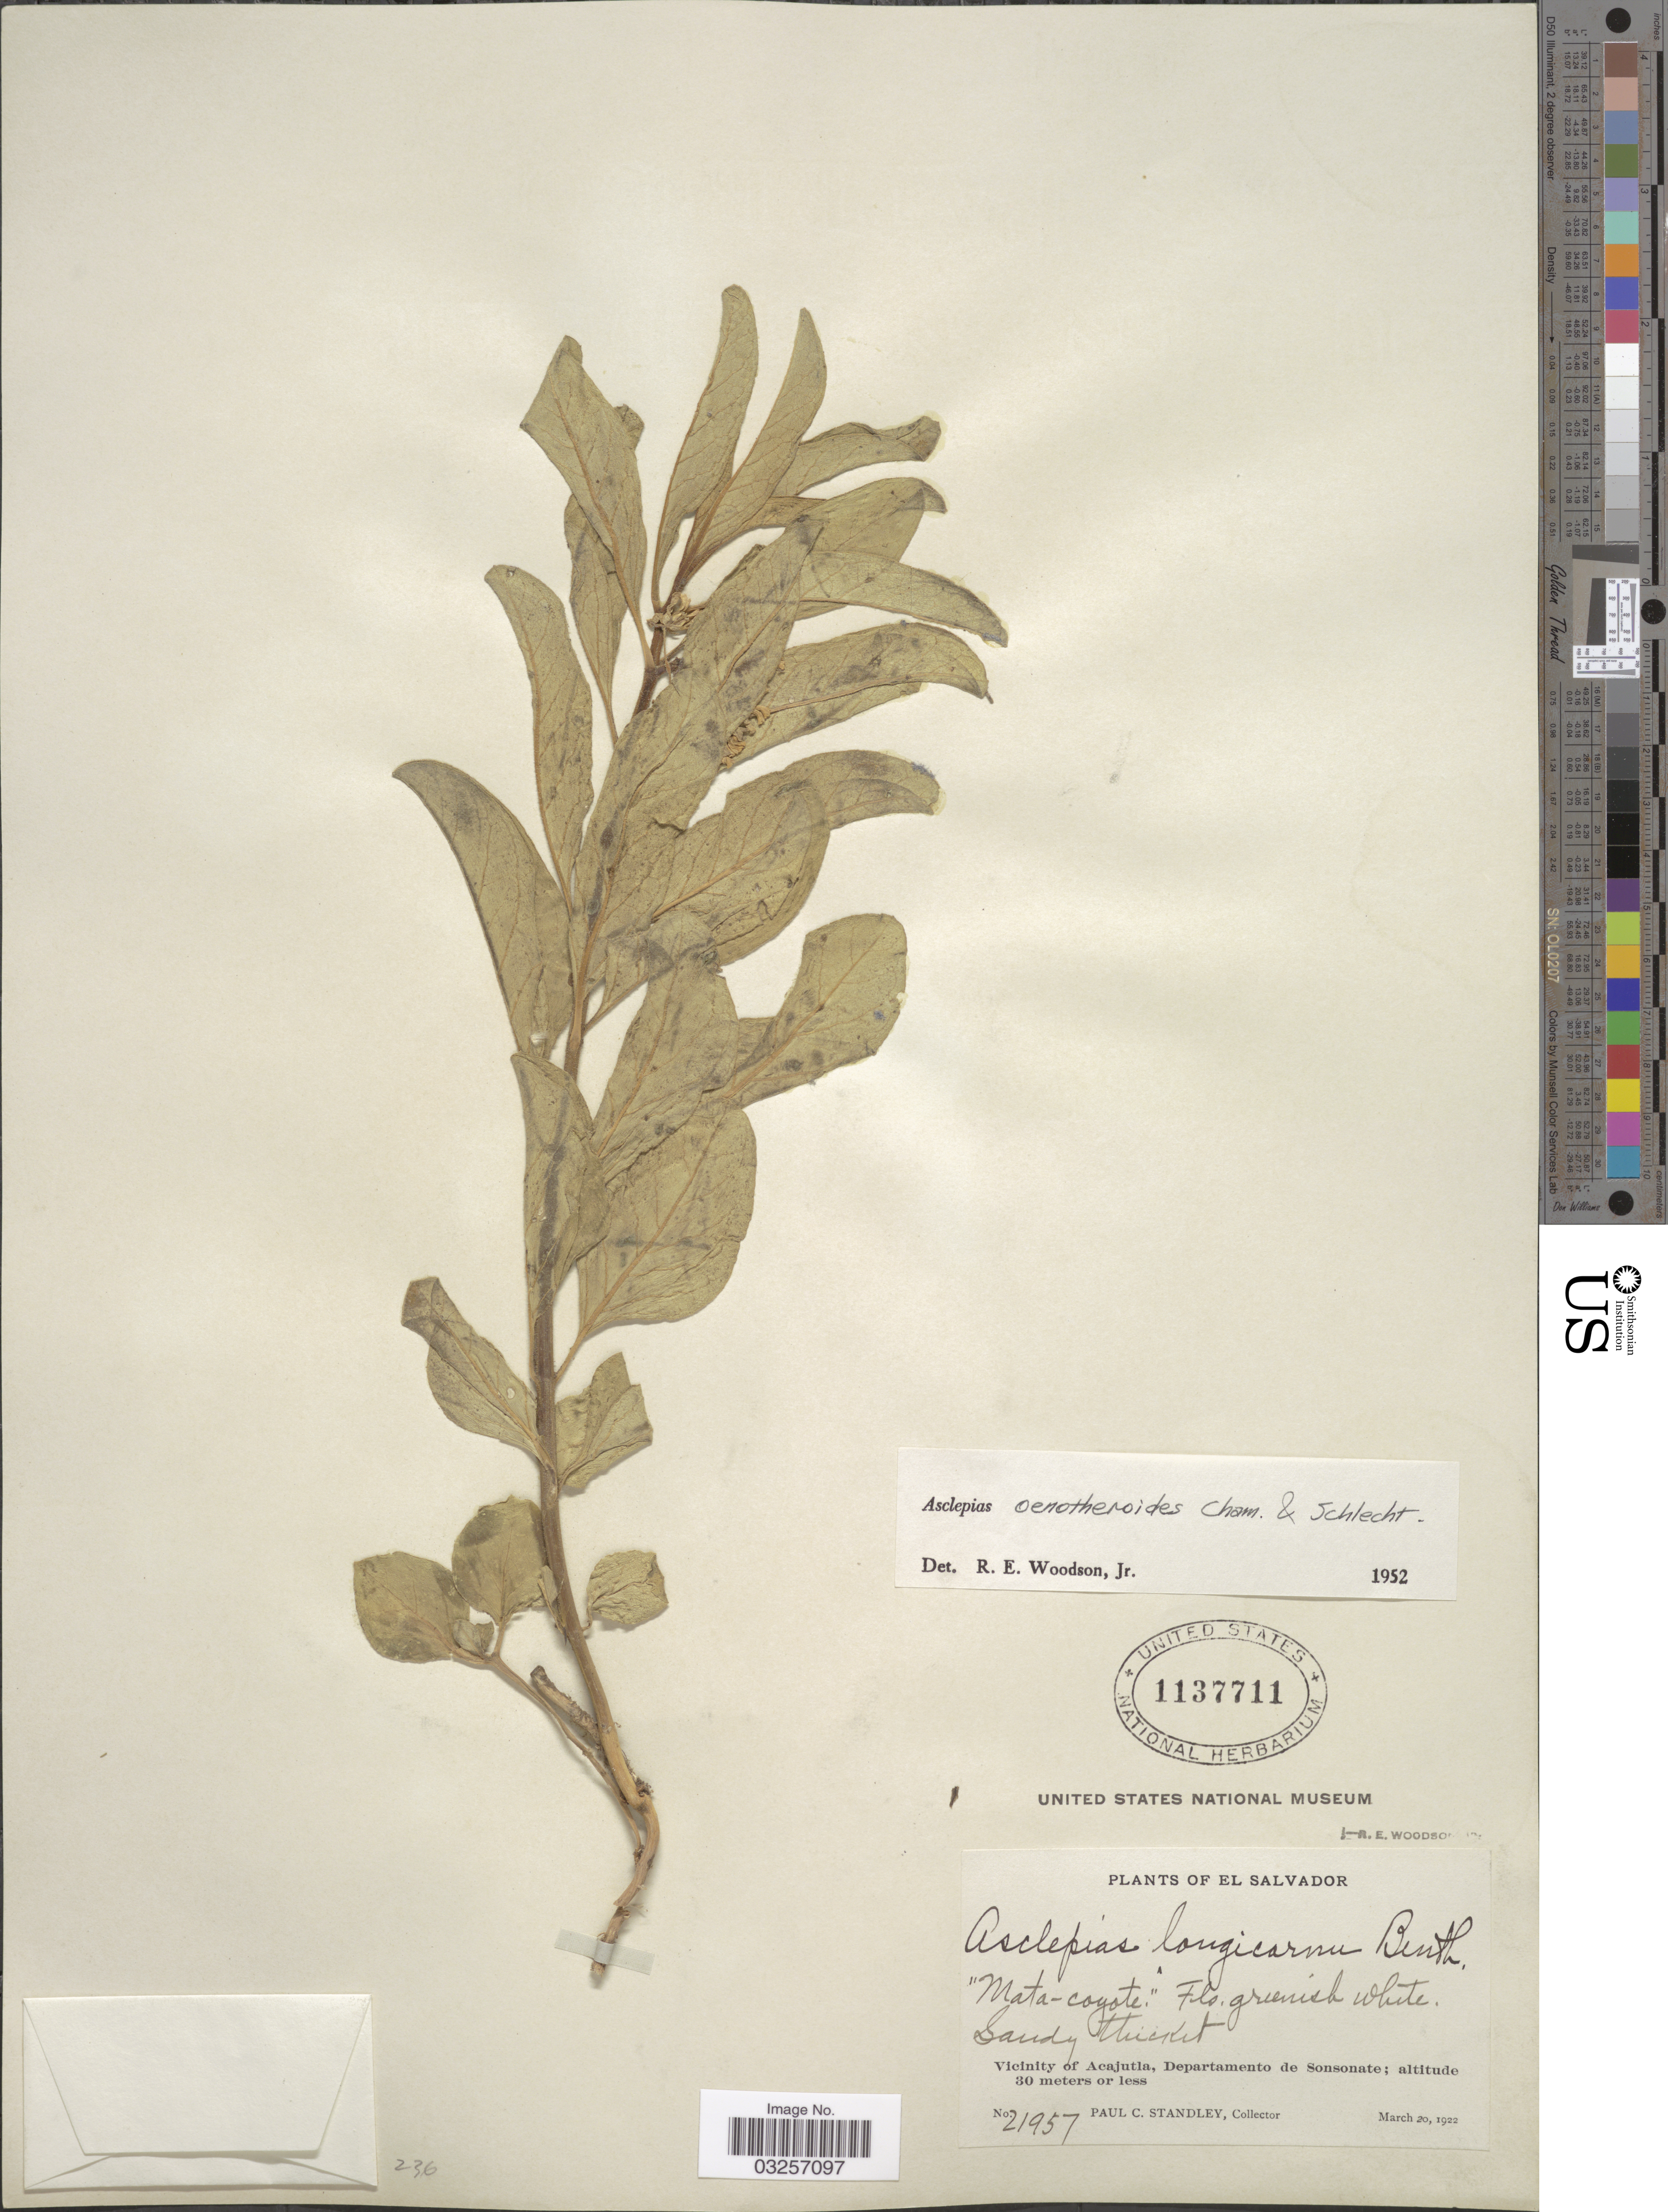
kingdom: Plantae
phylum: Tracheophyta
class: Magnoliopsida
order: Gentianales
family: Apocynaceae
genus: Asclepias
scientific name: Asclepias oenotheroides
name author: Schltdl. & Cham.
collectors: P. C. Standley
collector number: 21957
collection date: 1922-03-20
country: El Salvador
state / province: Sonsonate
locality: Vicinity of Acajutla, Departamento de Sonsonate.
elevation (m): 30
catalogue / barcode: US 1137711